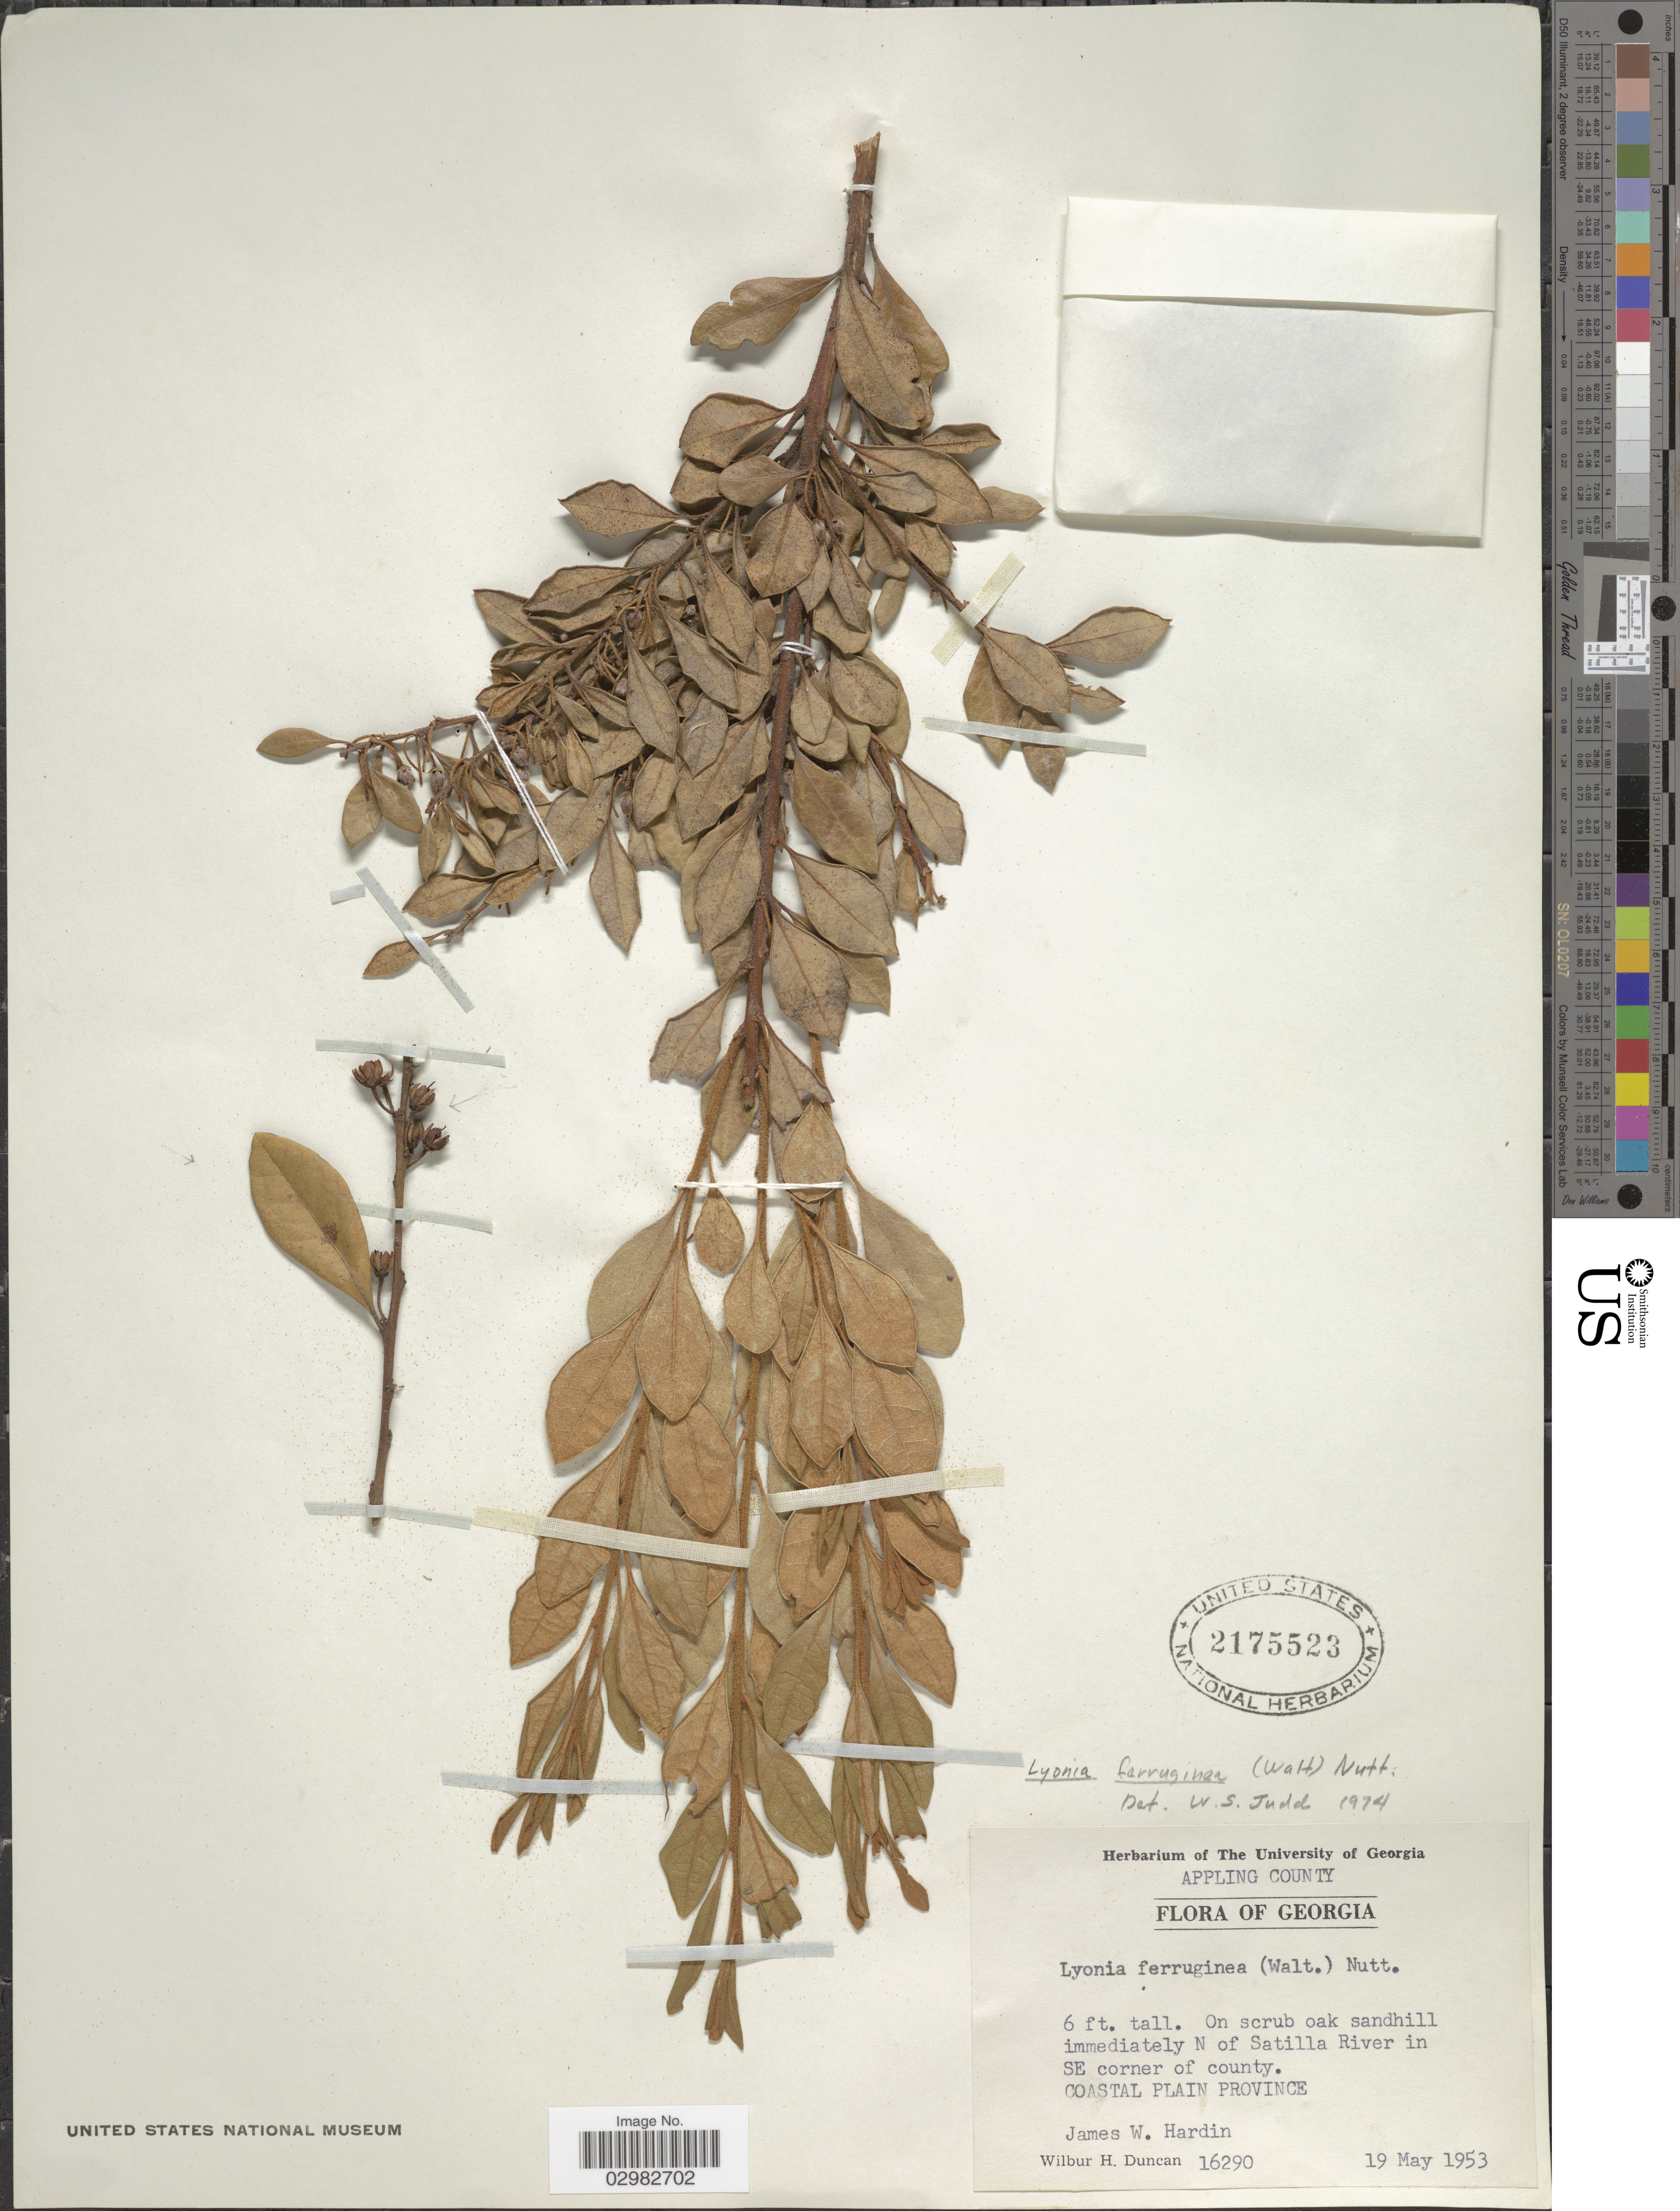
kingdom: Plantae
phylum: Tracheophyta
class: Magnoliopsida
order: Ericales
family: Ericaceae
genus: Lyonia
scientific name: Lyonia ferruginea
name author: (Walter) Nutt.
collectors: J. W. Hardin & W. H. Duncan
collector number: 16290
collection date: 1953-05-19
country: United States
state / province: Georgia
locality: Appling County, On scrub oak sandhill immediately N of Satilla River in SE corner of county, Coastal plain Province.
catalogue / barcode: US 2175523